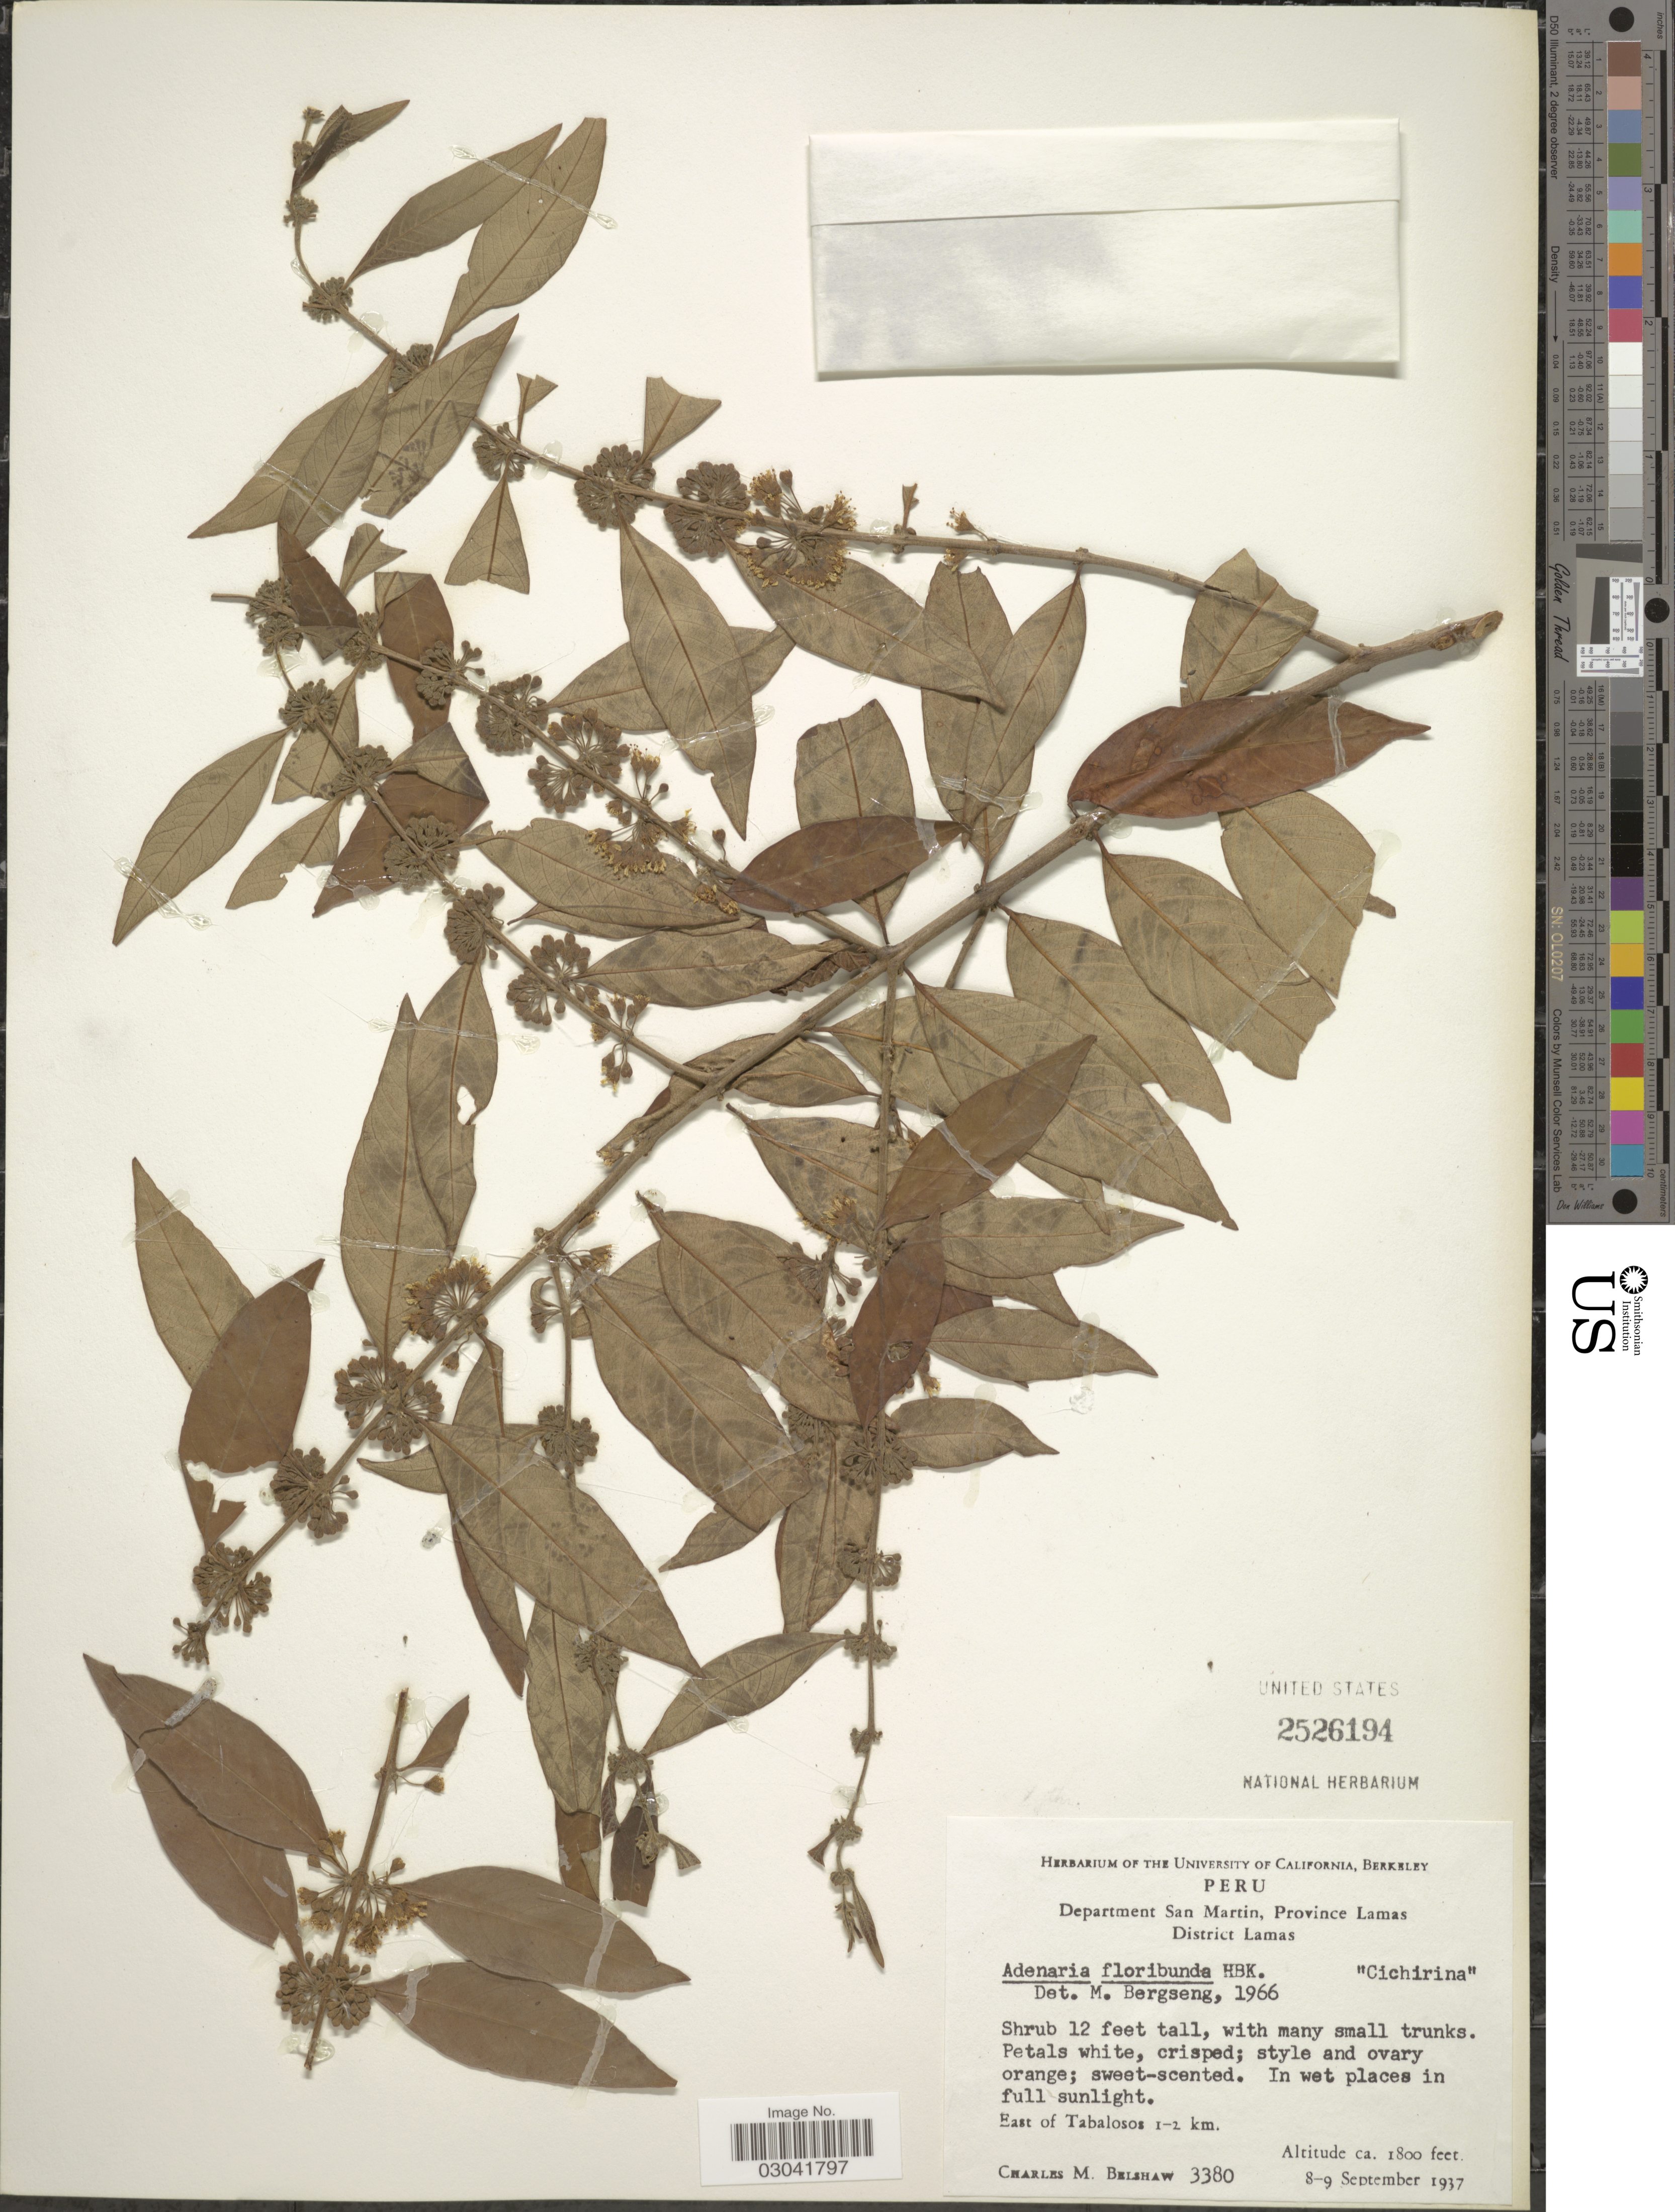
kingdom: Plantae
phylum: Tracheophyta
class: Magnoliopsida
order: Myrtales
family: Lythraceae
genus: Adenaria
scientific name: Adenaria floribunda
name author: Kunth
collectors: C. Shaw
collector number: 3380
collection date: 1937-09-08/1937-09-09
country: Peru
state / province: San Martín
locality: Department of San Martin, Province of Lamas District Lamas. East of Tabalosos 1-2 km.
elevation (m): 549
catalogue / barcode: US 2526194